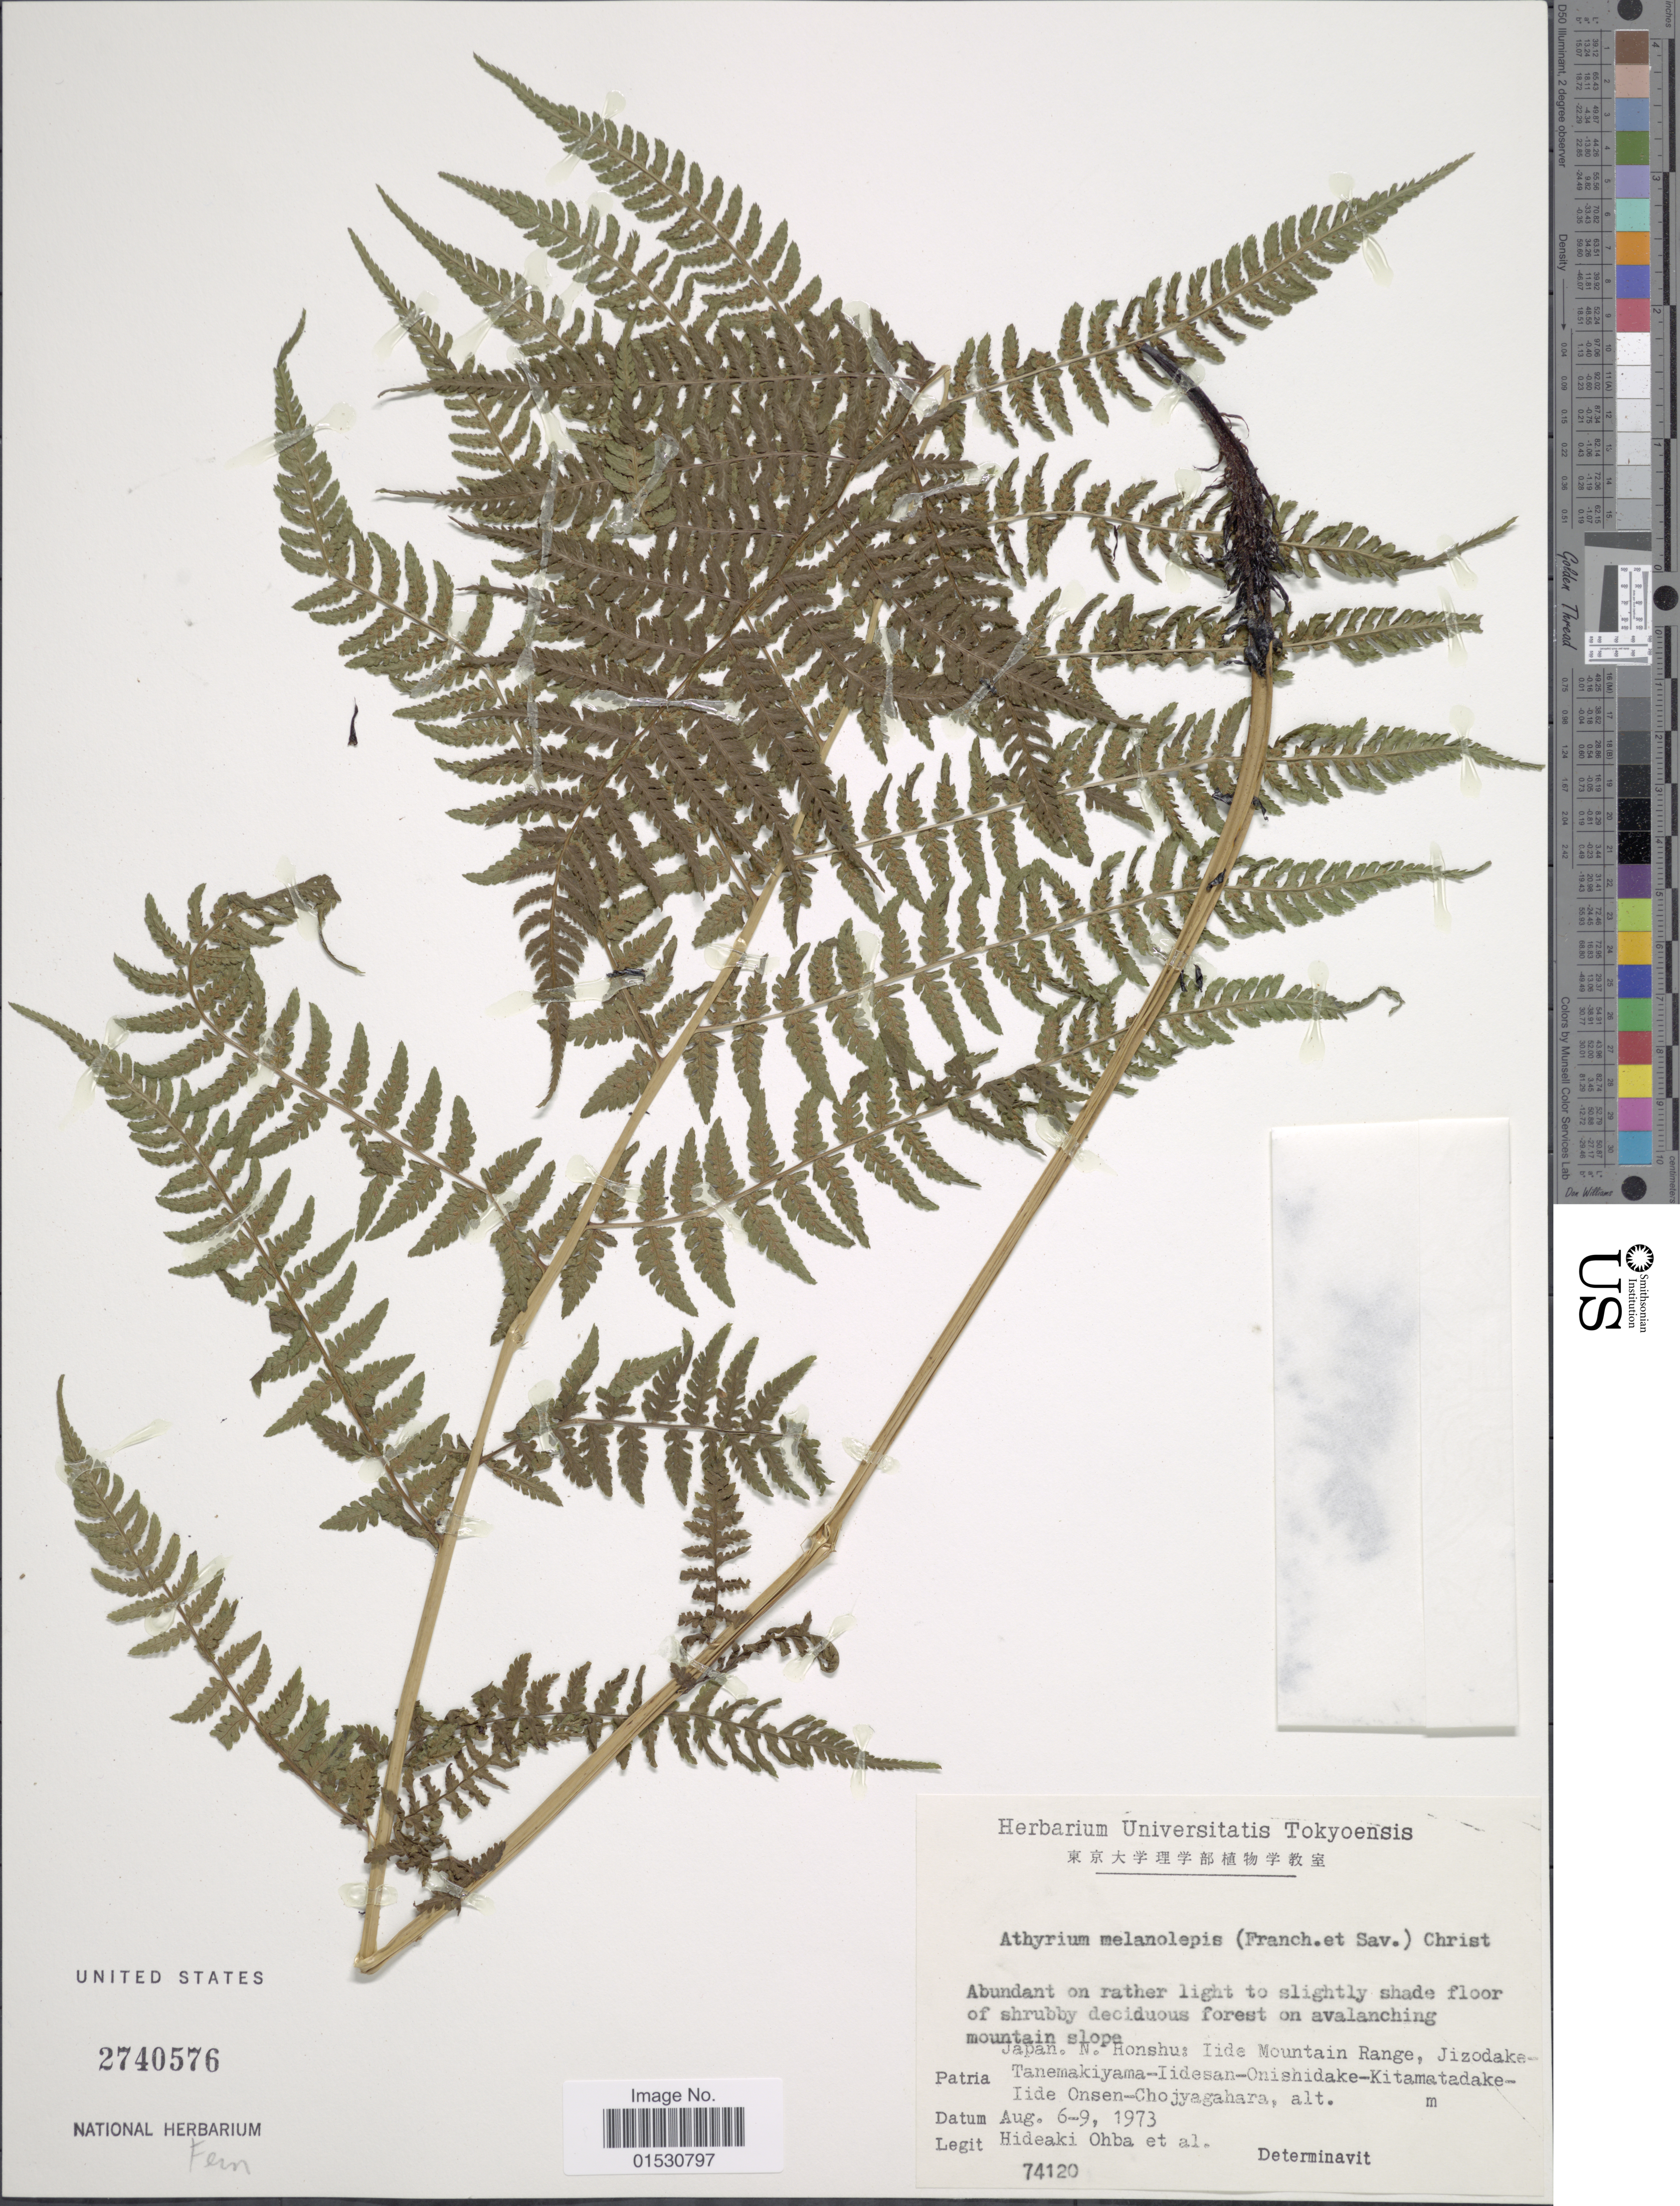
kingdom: Plantae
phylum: Tracheophyta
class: Polypodiopsida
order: Polypodiales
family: Athyriaceae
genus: Athyrium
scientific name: Athyrium melanolepis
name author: (Franch. & Sav.) Christ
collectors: H. Ohba & et al.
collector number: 74120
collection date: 1973-08-06/1973-08-09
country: Japan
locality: N Honshu: Iida Mountain Range, Jizodake, Tanemakiyama-Iidesan-Onishidake-Kitamatadake-Iide Onsen-Chojyagahara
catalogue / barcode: US 2740576